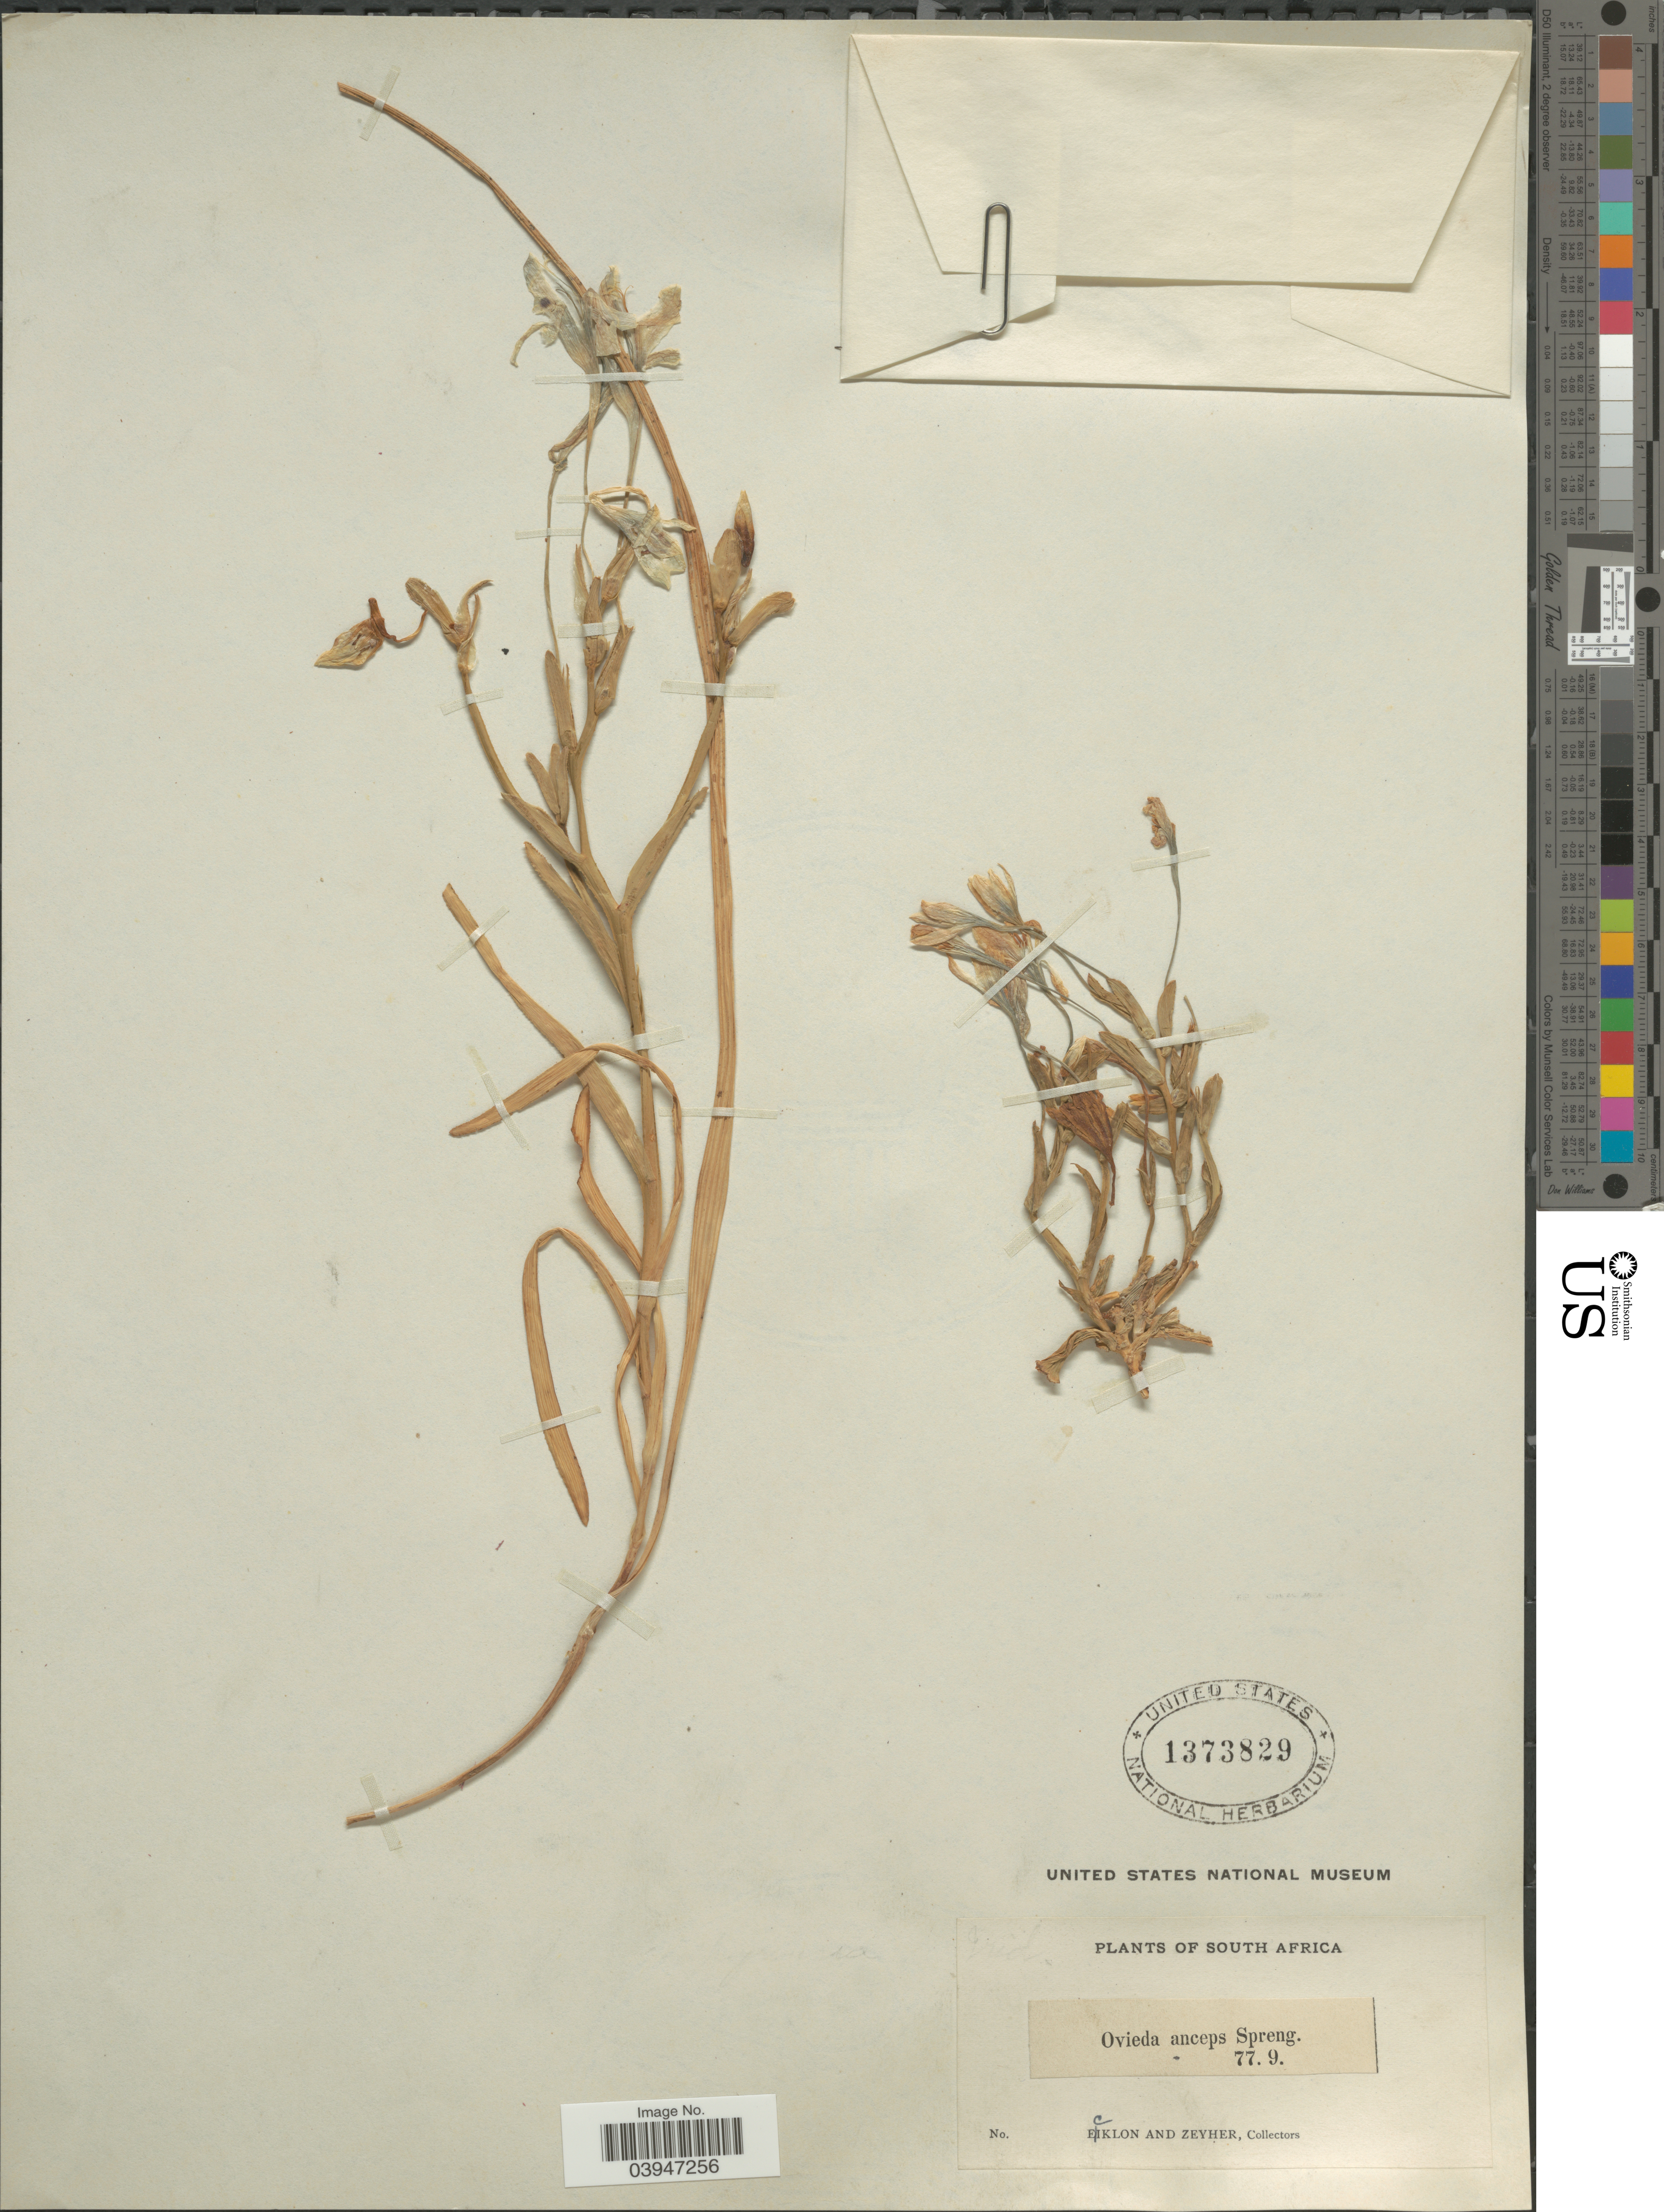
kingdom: Plantae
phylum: Tracheophyta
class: Liliopsida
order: Asparagales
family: Iridaceae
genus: Lapeirousia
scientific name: Lapeirousia sp.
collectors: -. Ecklon & -. Zeyher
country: South Africa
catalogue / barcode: US 1373829